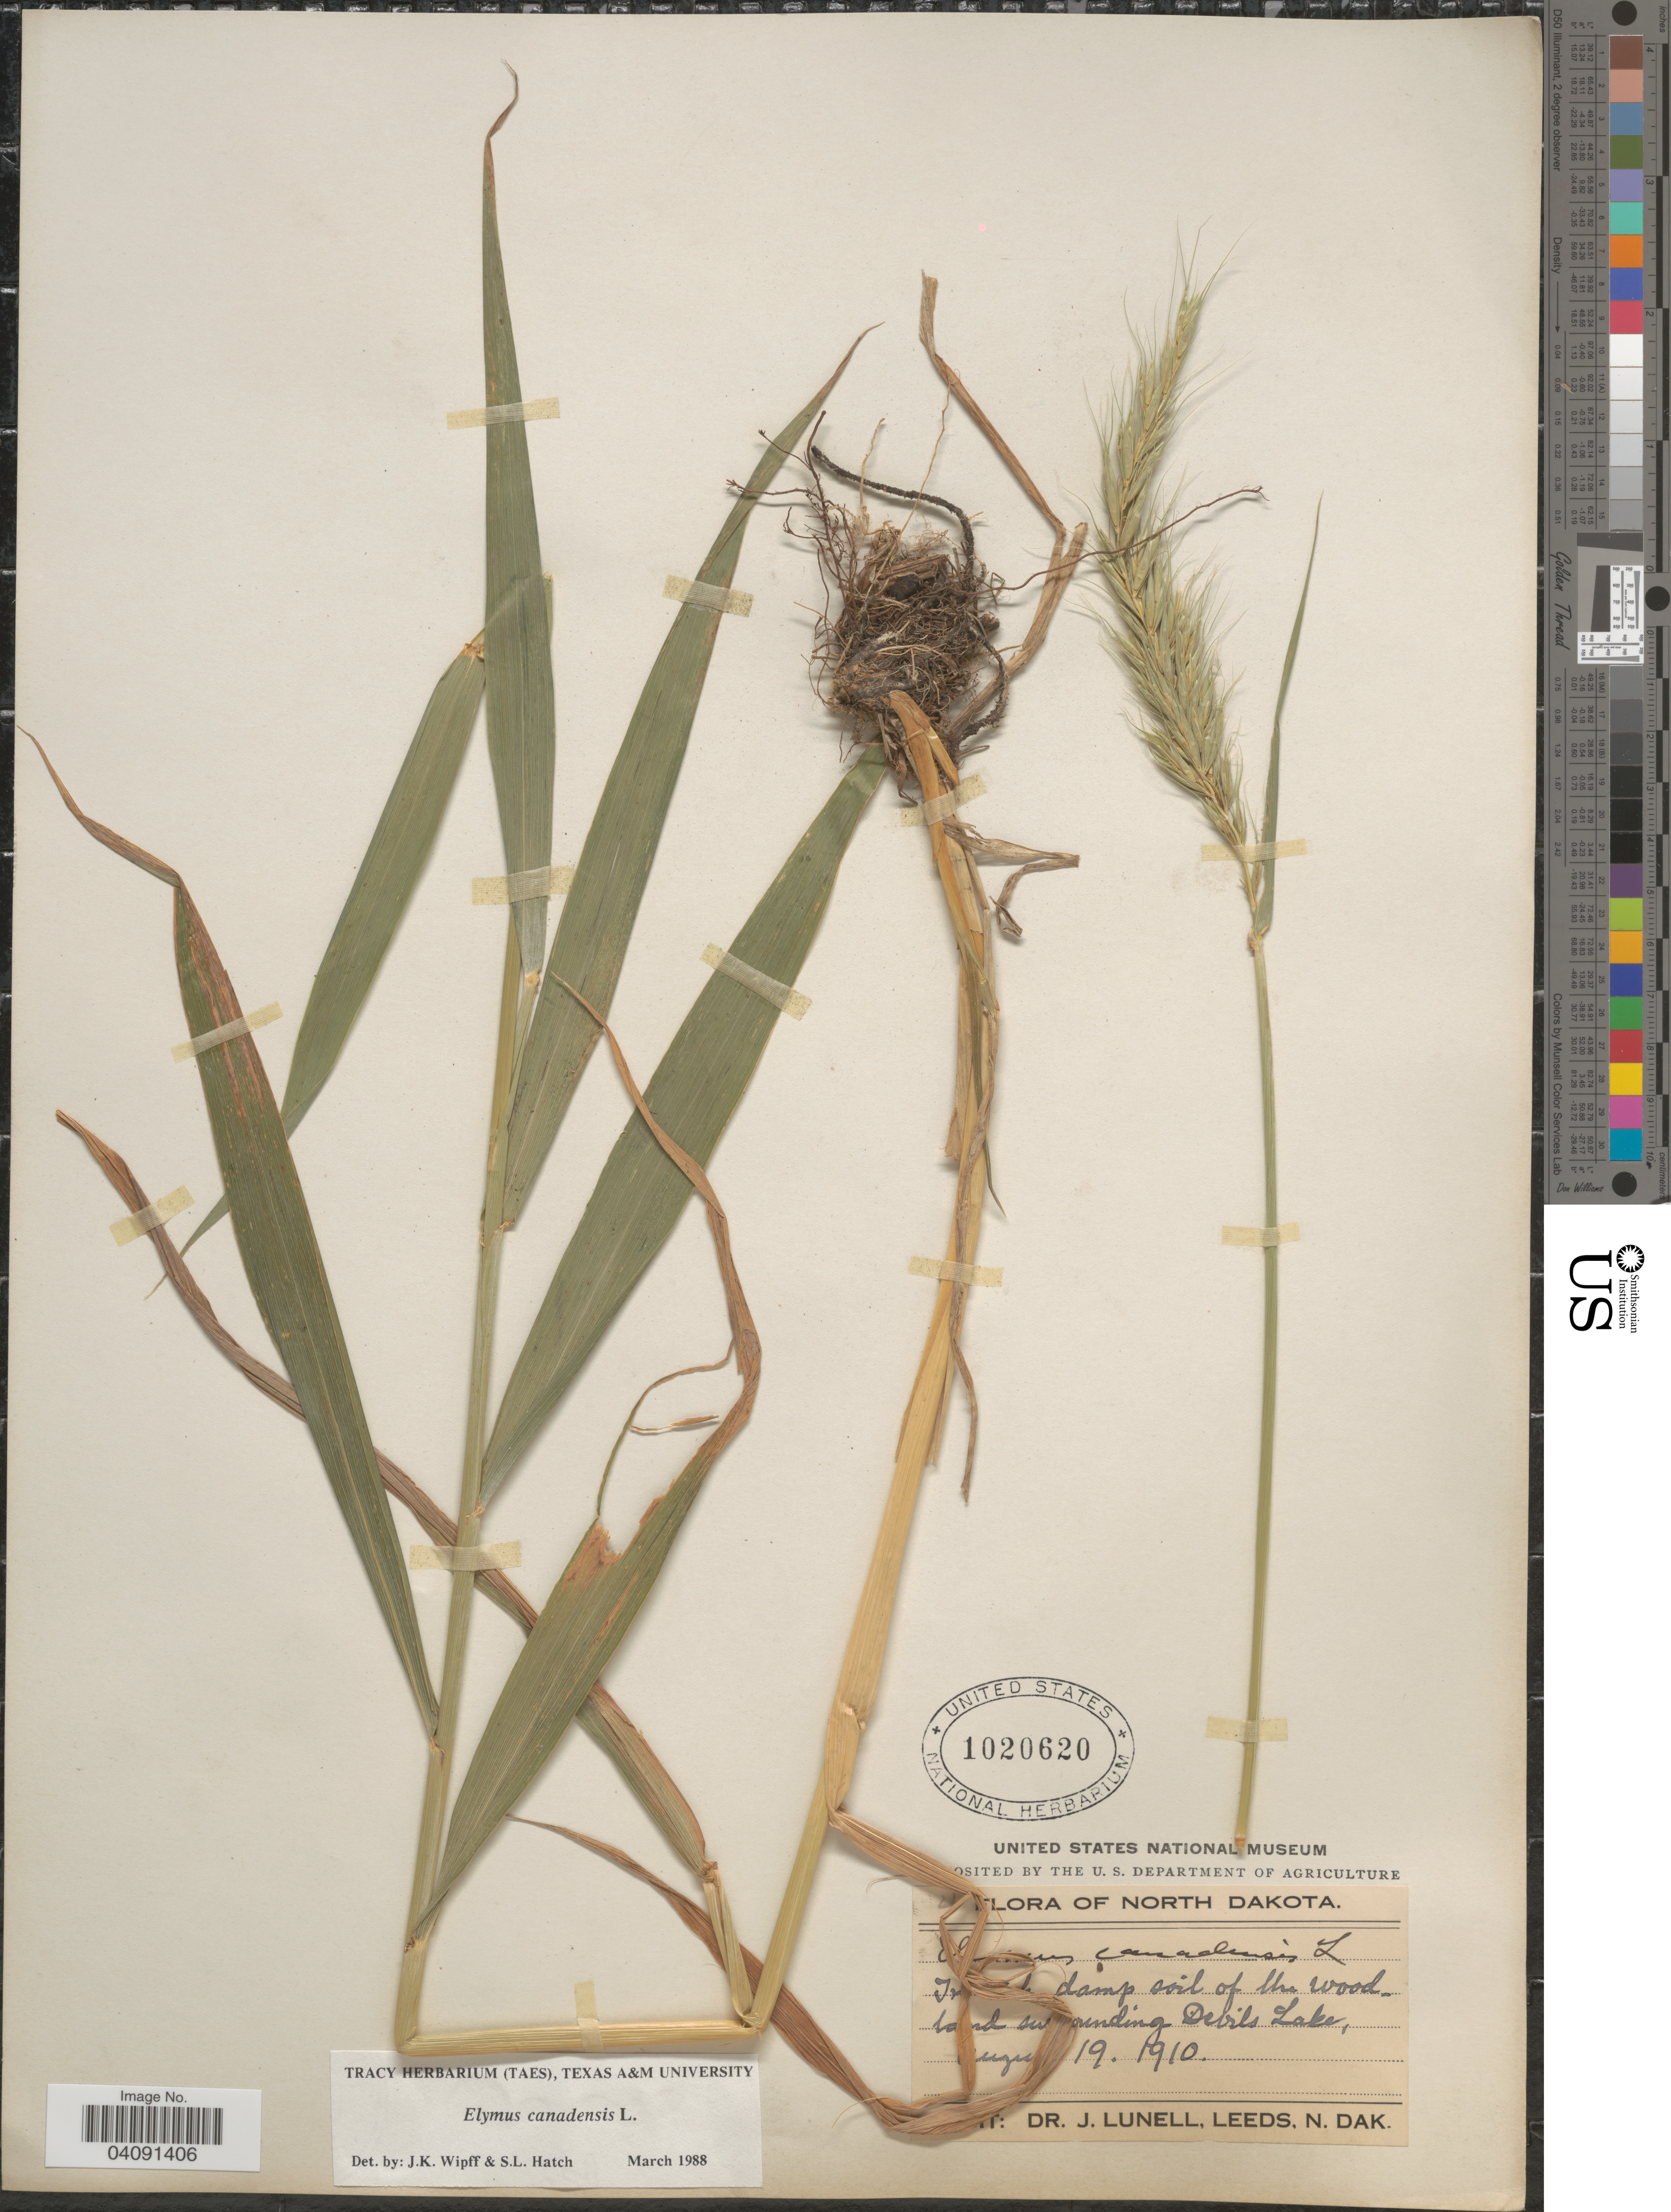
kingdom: Plantae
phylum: Tracheophyta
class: Liliopsida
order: Poales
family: Poaceae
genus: Elymus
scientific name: Elymus canadensis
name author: L.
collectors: J. Lunell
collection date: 1910-08-19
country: United States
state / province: North Dakota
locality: Woodland surrounding Devils Lake.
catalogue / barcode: US 1020620